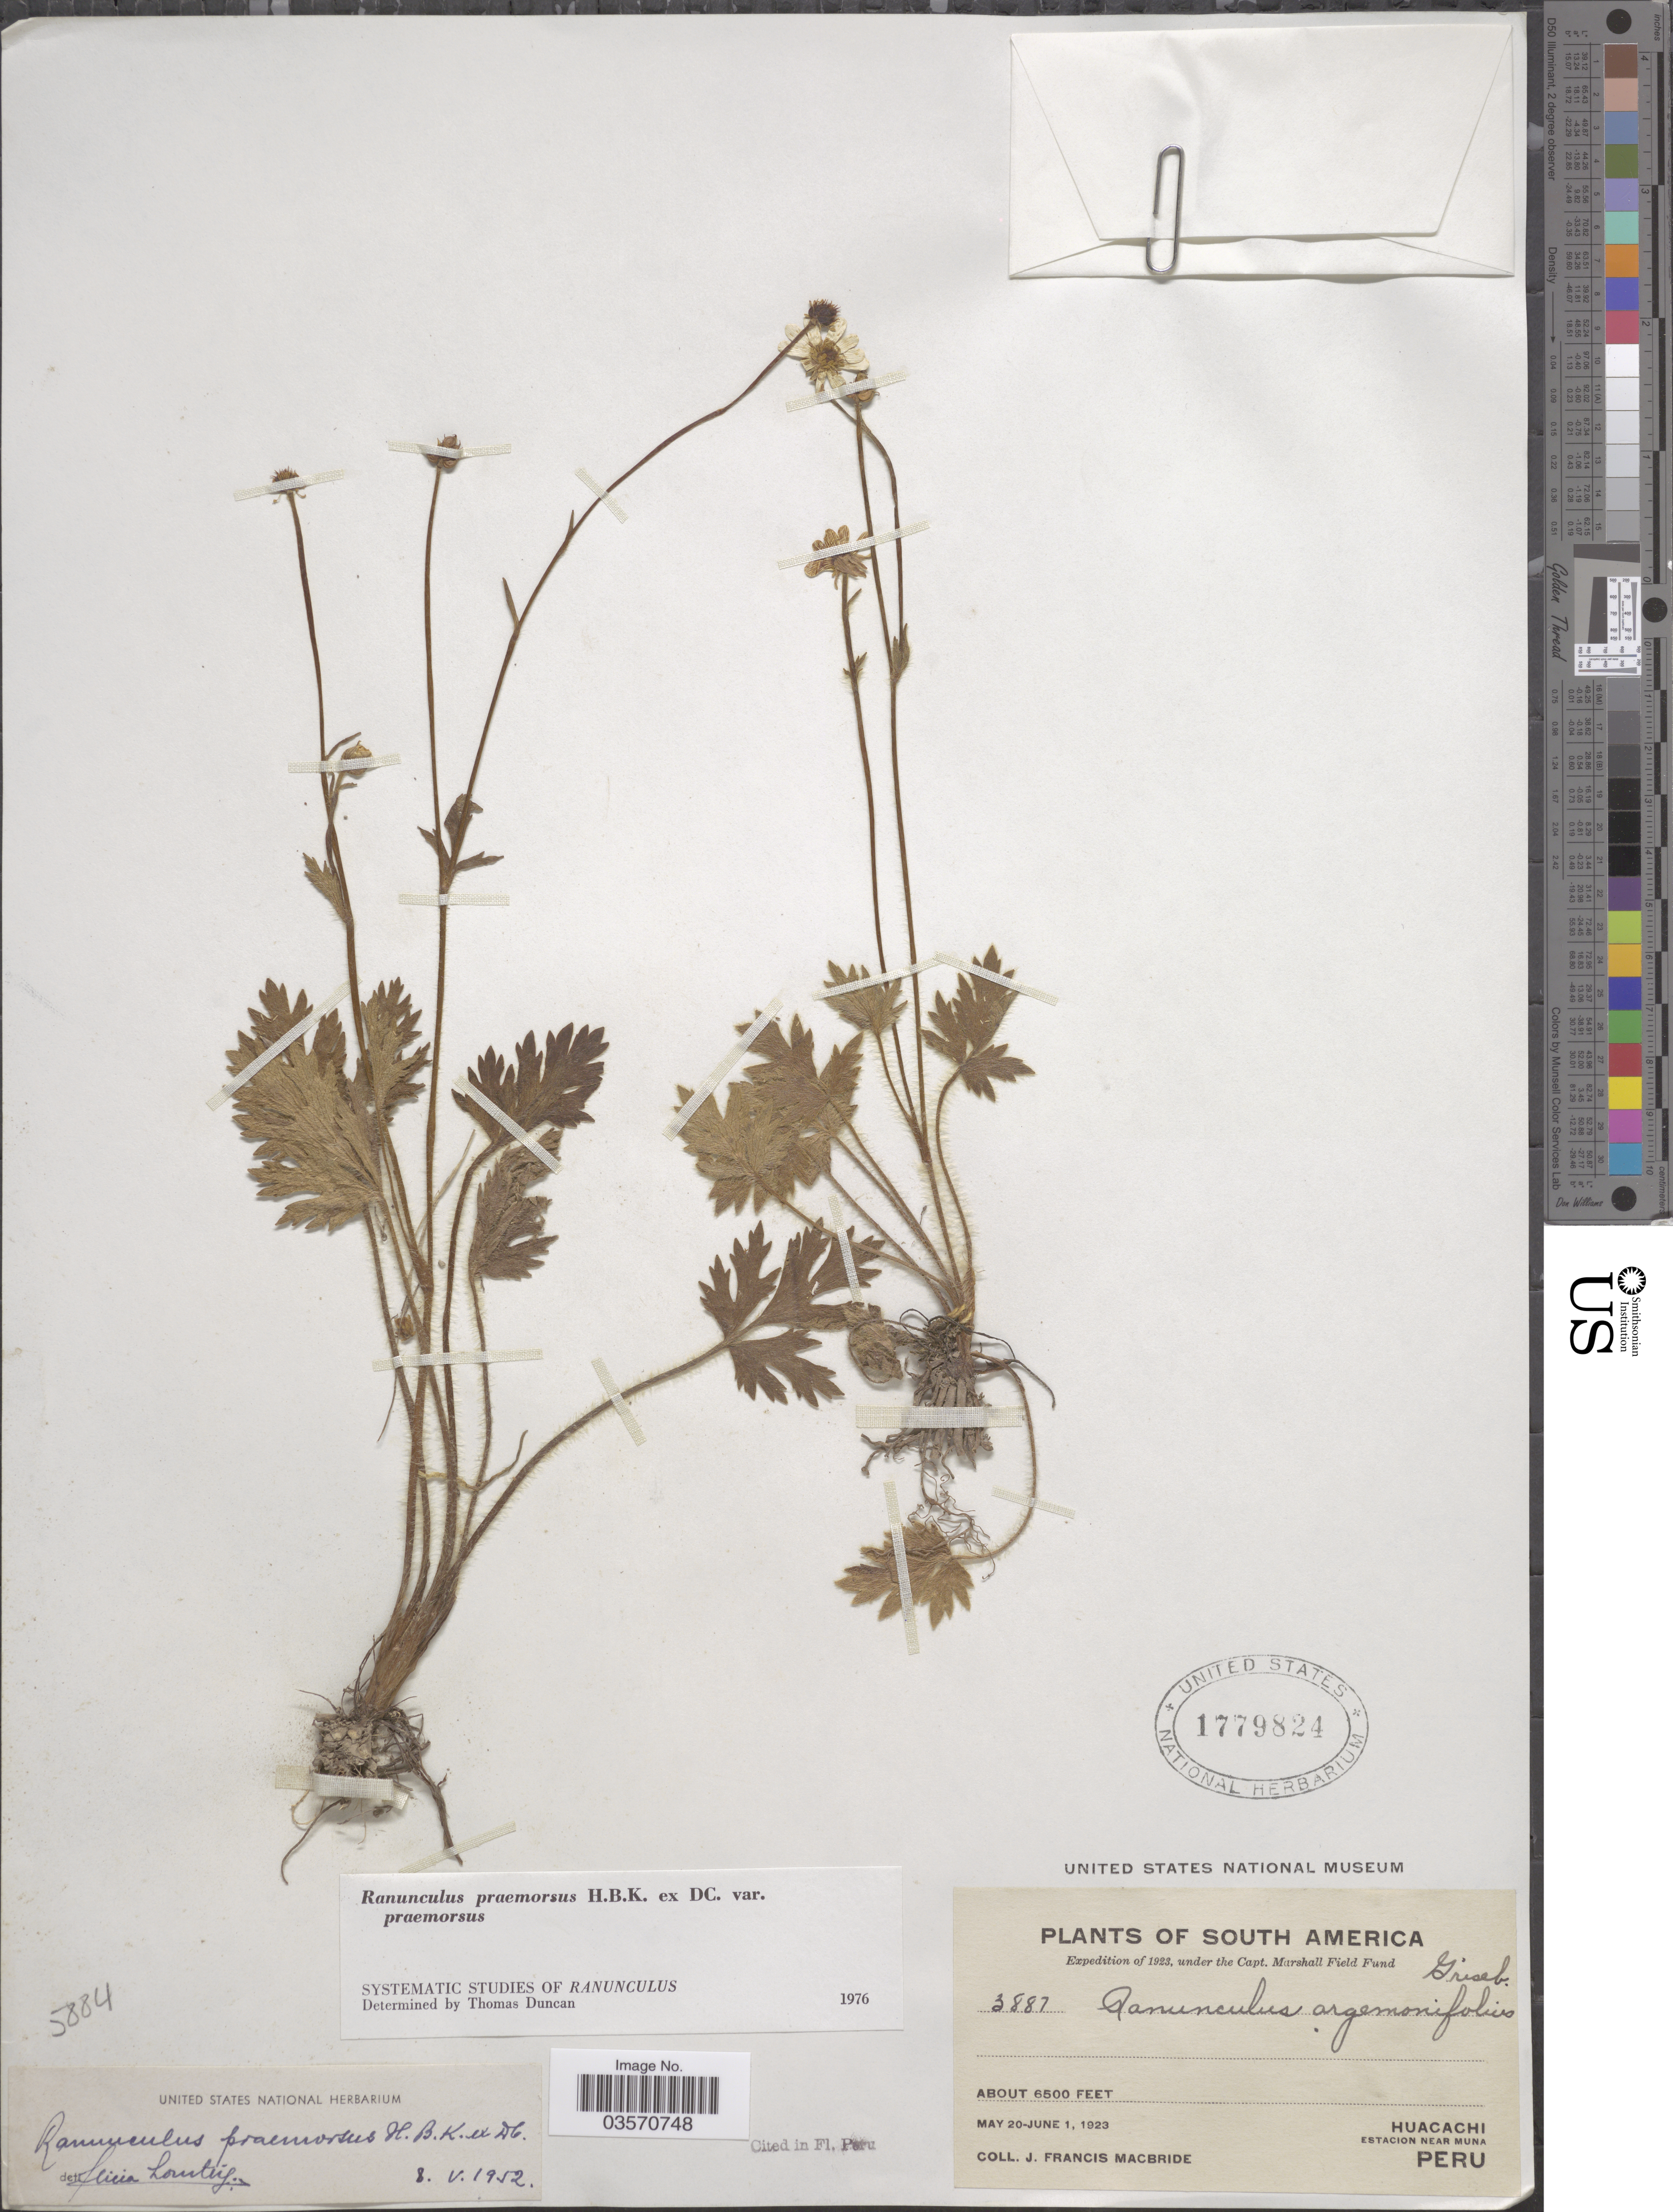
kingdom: Plantae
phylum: Tracheophyta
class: Magnoliopsida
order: Ranunculales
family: Ranunculaceae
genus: Ranunculus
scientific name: Ranunculus praemorsus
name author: Kunth ex DC.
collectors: J. F. Macbride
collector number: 3887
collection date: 1923-05-20/1923-06-01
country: Peru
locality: South America. Huacachi. Estacion near Muna.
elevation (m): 1981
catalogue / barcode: US 1779824